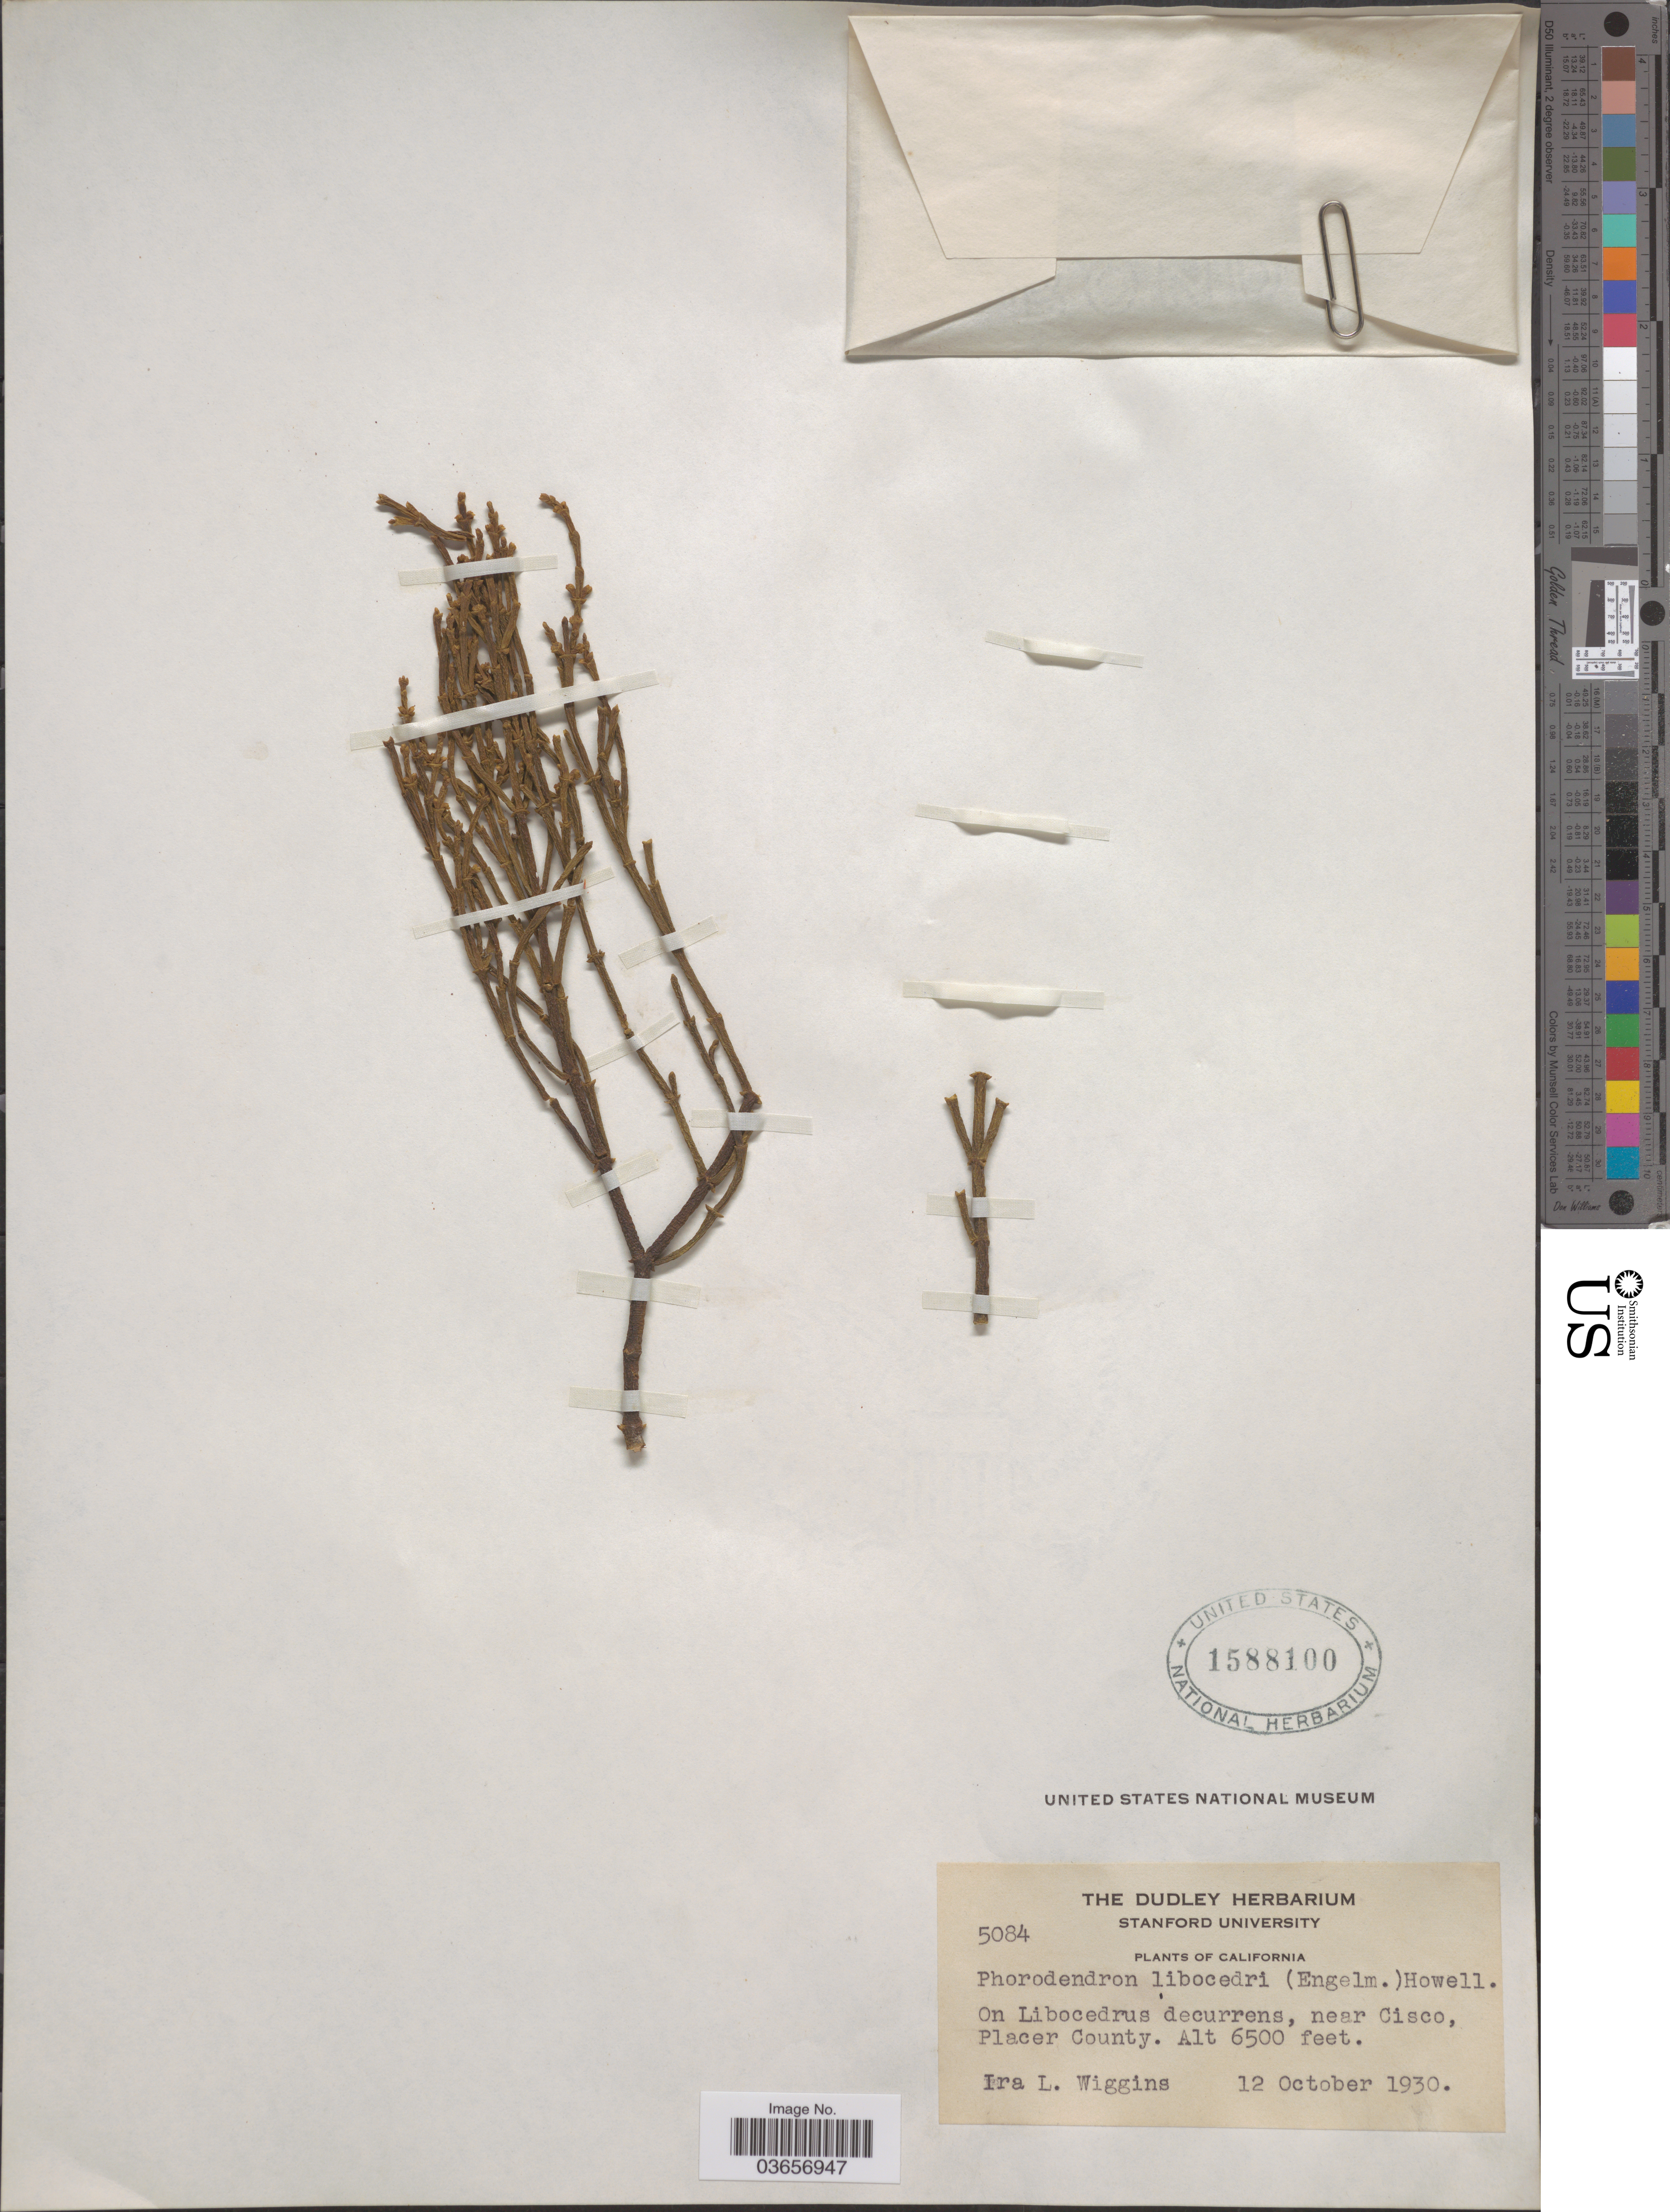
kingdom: Plantae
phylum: Tracheophyta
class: Magnoliopsida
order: Santalales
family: Viscaceae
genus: Phoradendron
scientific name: Phoradendron libocedri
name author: (Engelm.) Howell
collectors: I. L. Wiggins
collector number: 5084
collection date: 1930-10-12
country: United States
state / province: California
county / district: Placer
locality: Near Cisco, Placer County.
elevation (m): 1981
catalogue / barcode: US 1588100